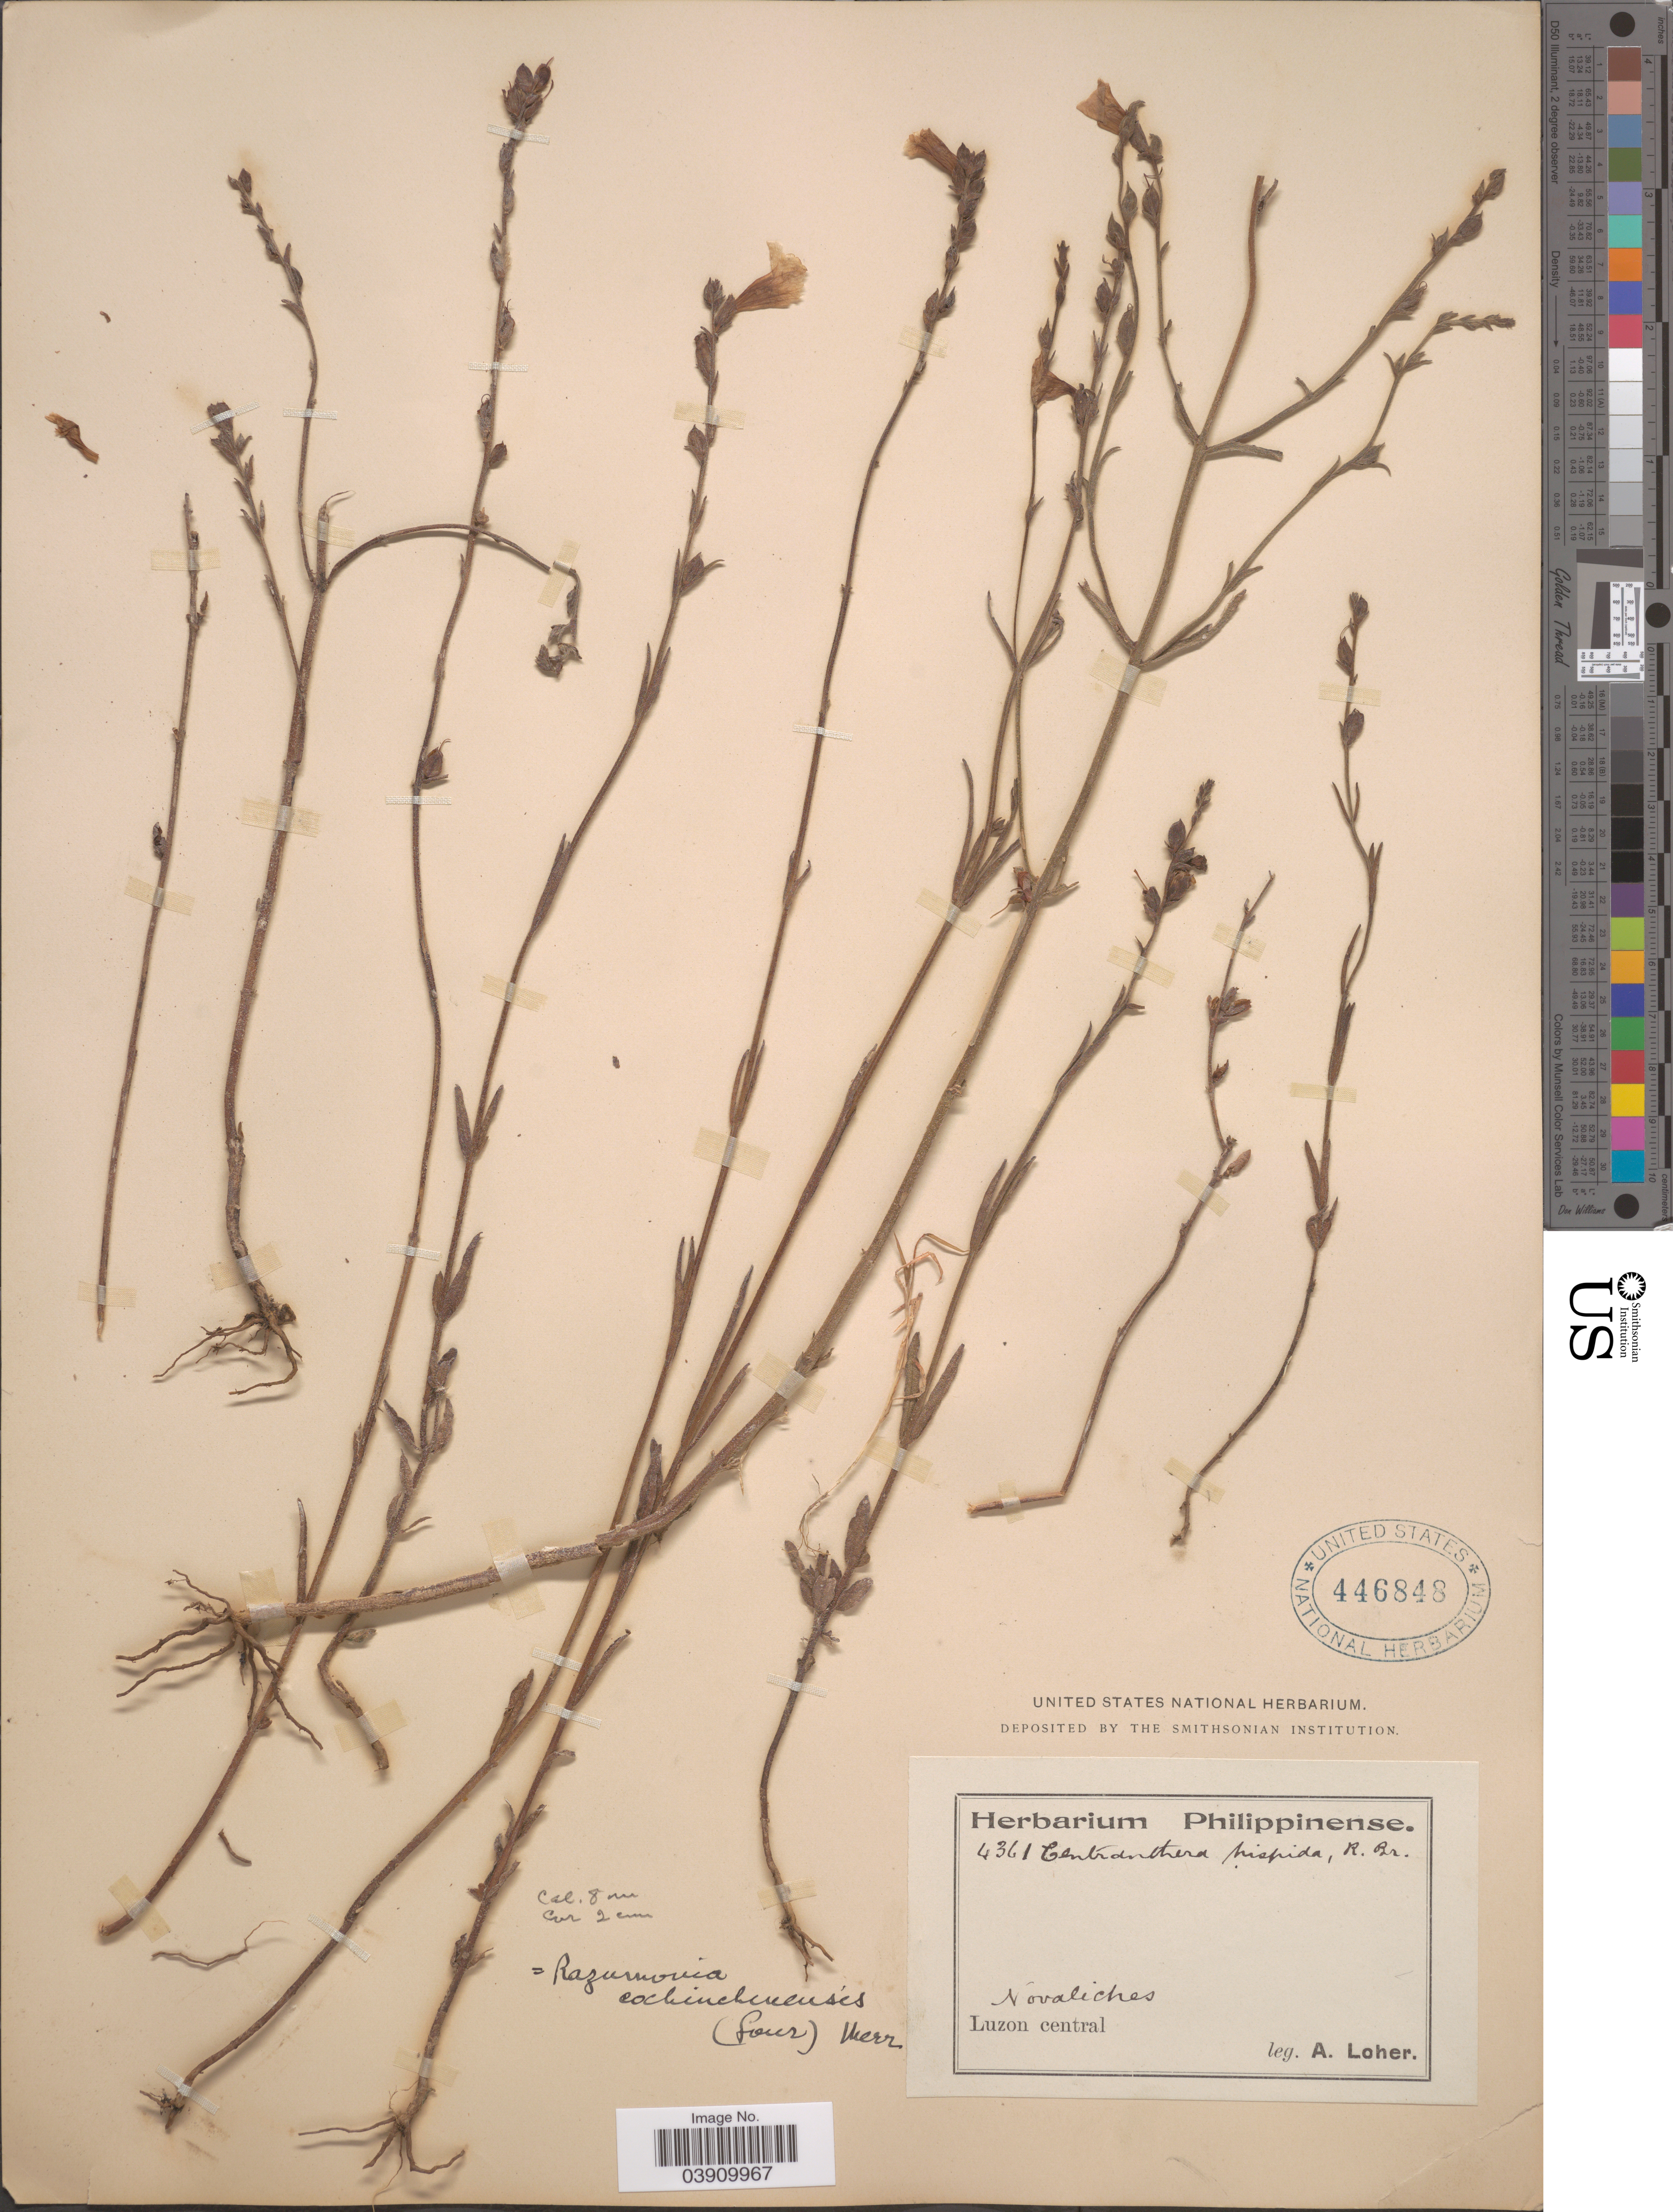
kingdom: Plantae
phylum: Tracheophyta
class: Magnoliopsida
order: Lamiales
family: Orobanchaceae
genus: Centranthera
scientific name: Centranthera cochinchinensis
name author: (Lour.) Merr.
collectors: A. Loher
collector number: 4361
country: Philippines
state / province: Central Luzon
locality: Novaliches. Luzon central.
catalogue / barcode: US 446848